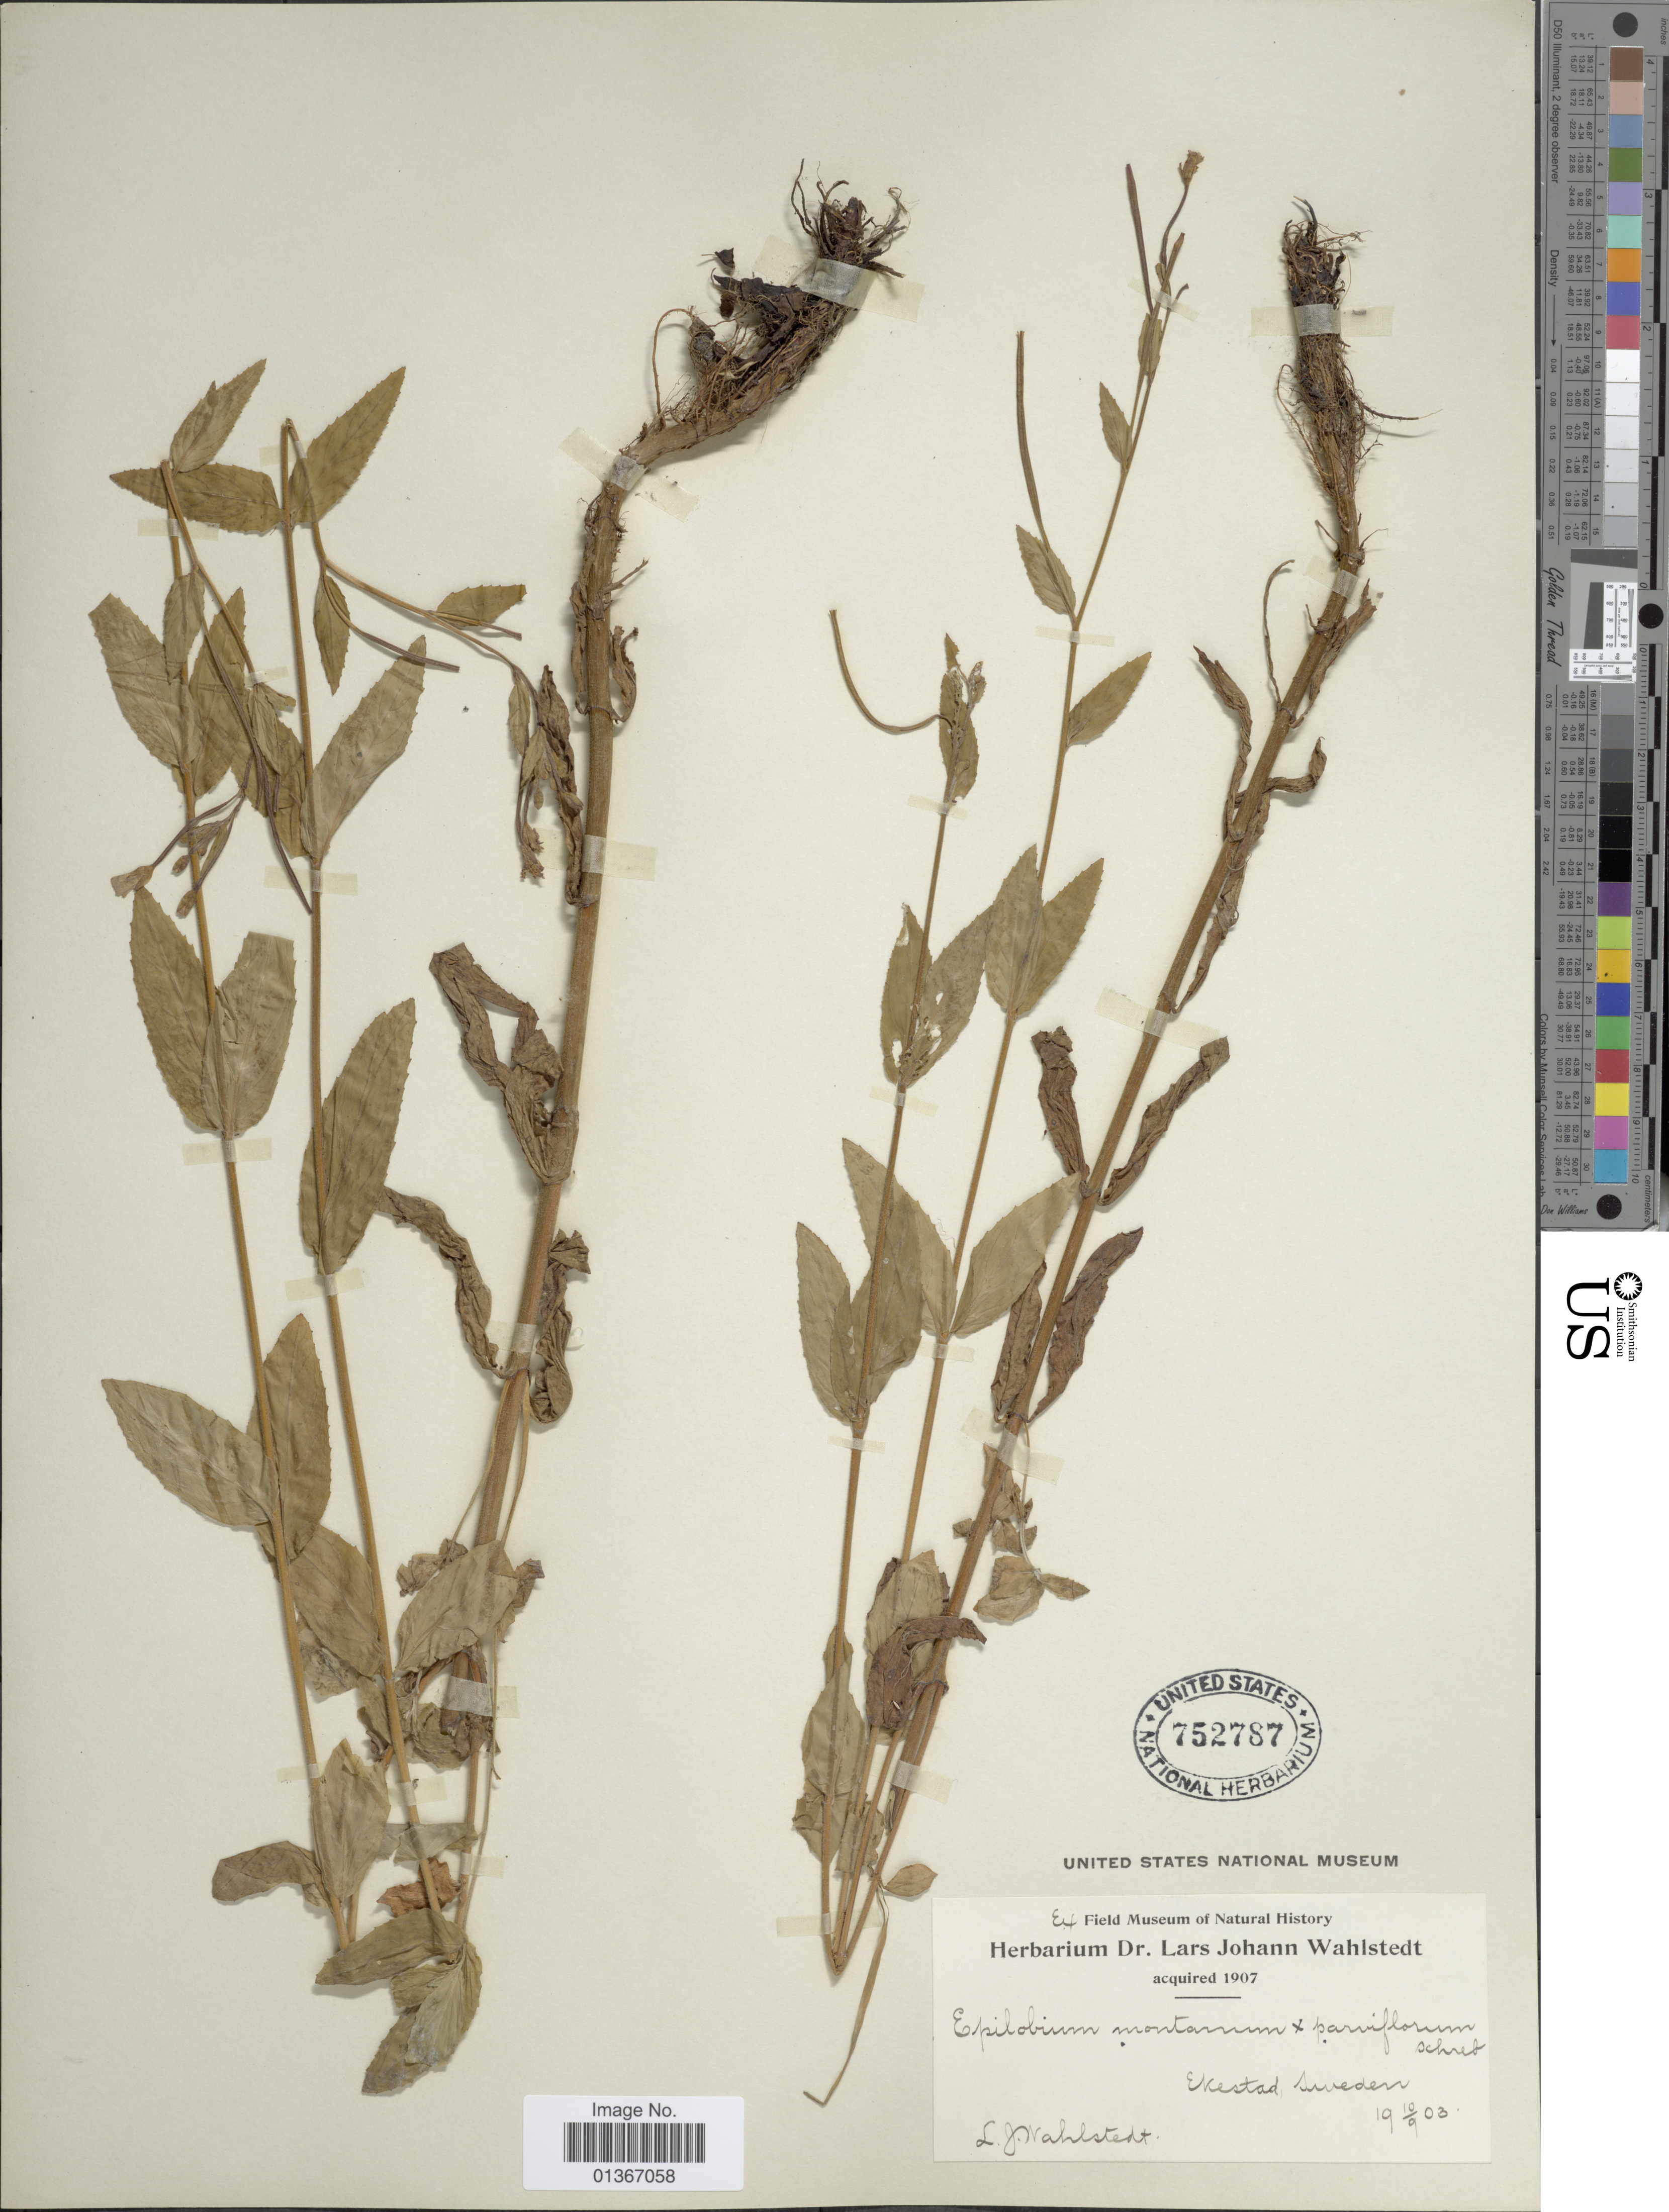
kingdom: Plantae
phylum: Tracheophyta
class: Magnoliopsida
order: Myrtales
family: Onagraceae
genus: Epilobium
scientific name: Epilobium montanum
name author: L.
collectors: L. J. Wahlstedt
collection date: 1903-09-10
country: Sweden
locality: Ekestad.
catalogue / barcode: US 752787